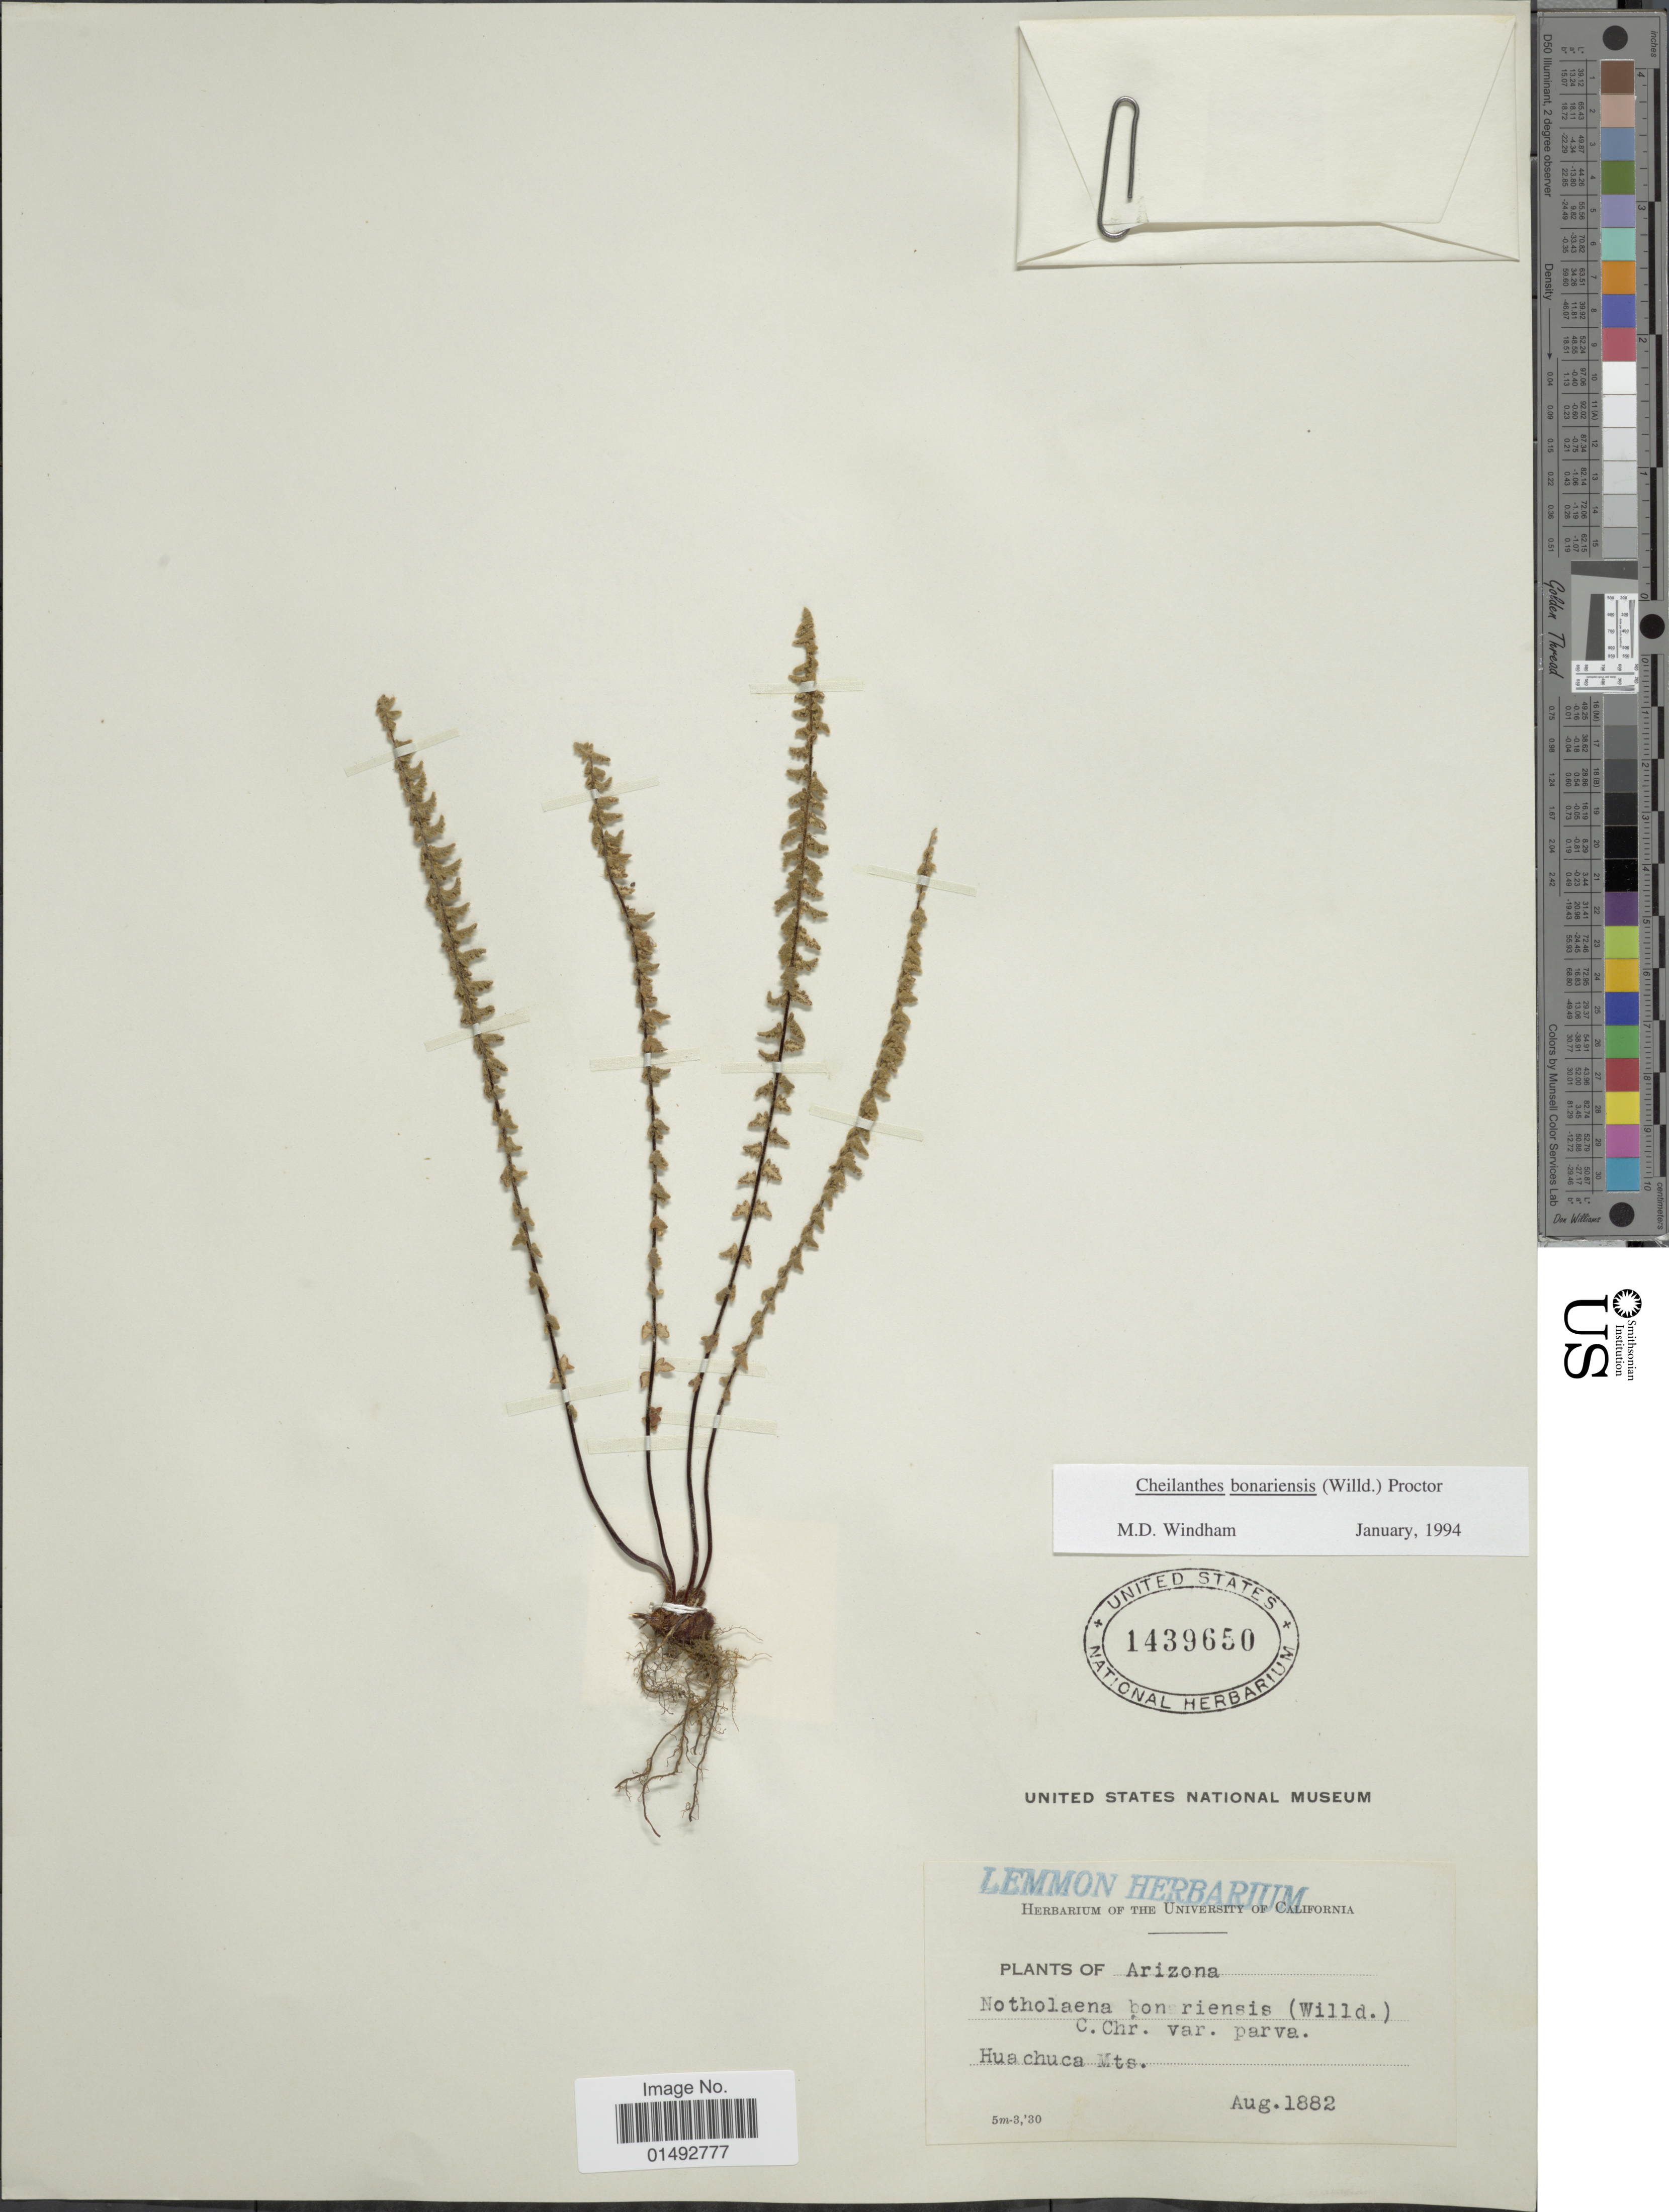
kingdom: Plantae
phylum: Tracheophyta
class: Polypodiopsida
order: Polypodiales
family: Pteridaceae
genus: Myriopteris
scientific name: Myriopteris aurea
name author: (Poir.) Grusz & Windham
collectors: ex herb. Lemmon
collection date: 1882-08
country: United States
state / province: Arizona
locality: Huachuca Mts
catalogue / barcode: US 1439650